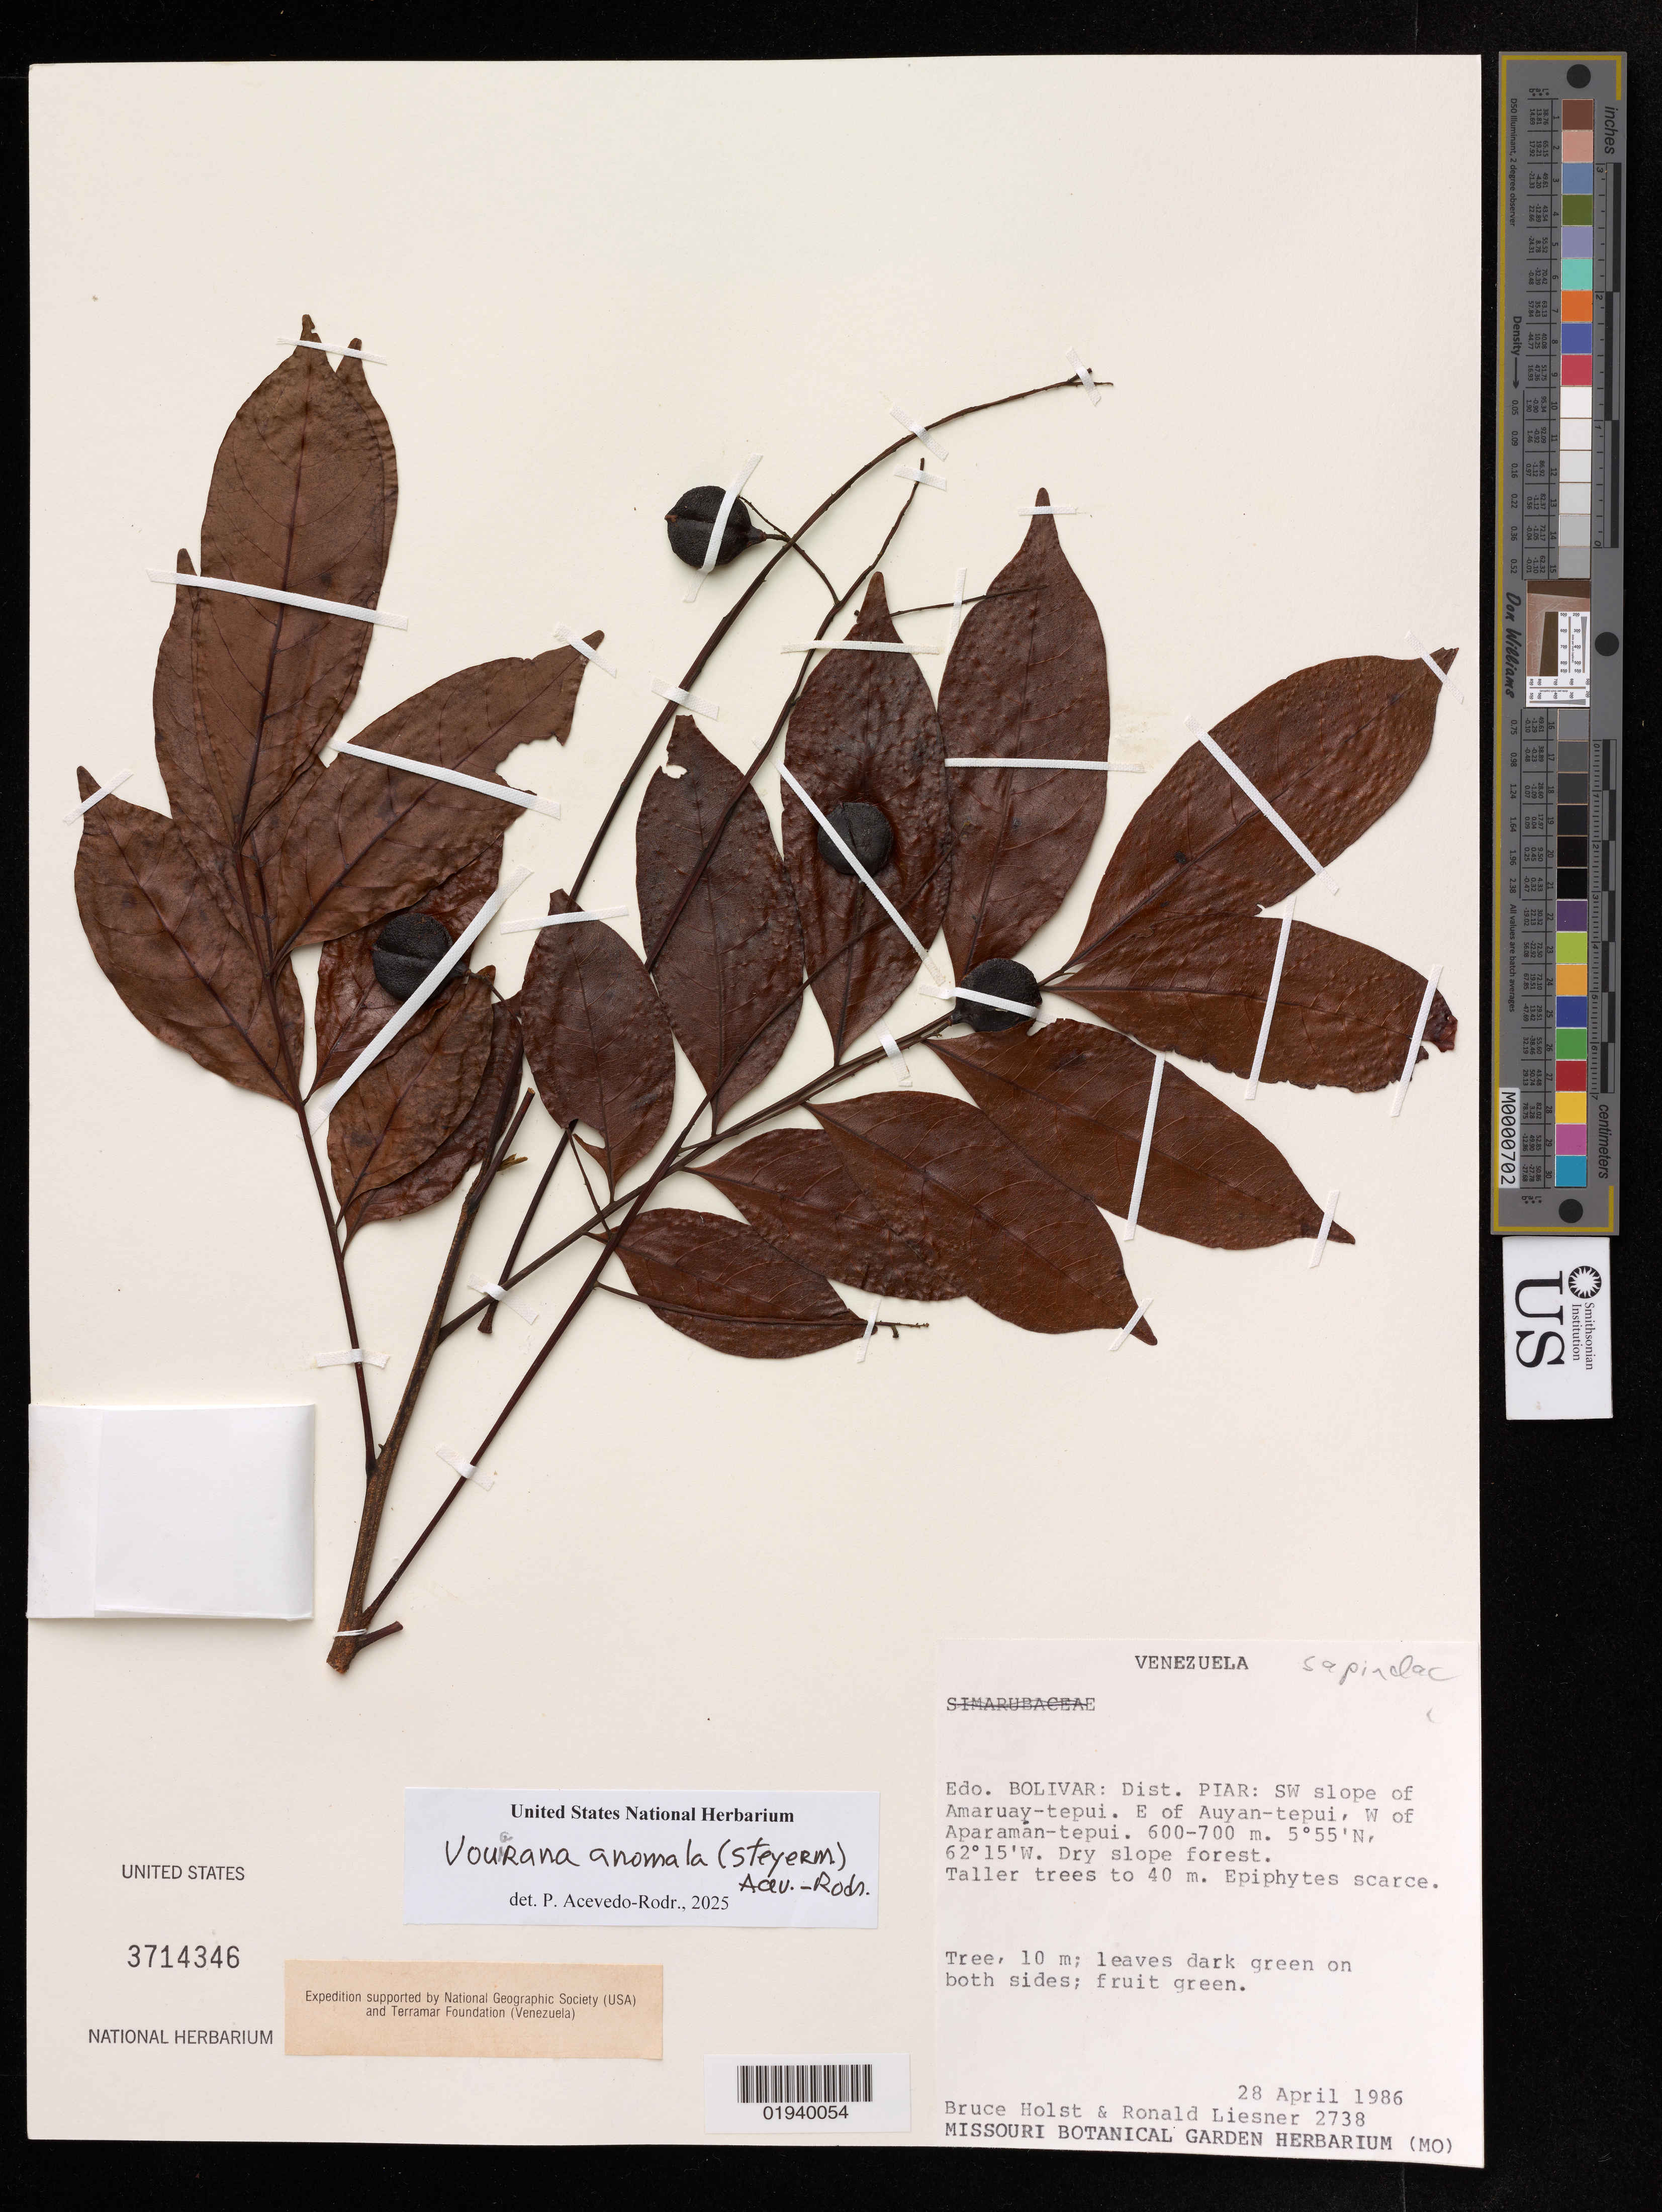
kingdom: Plantae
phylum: Tracheophyta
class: Magnoliopsida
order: Sapindales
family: Sapindaceae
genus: Vouarana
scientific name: Vouarana anomala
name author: (Steyerm.) Acev.-Rodr.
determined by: Acevedo-Rodriguez, P., (US), Smithsonian Institution - National Museum of Natural History (UNITED STATES)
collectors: B. Holst & R. L. Liesner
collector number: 2738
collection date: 1986-04-28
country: Venezuela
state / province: Bolivar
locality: Dist. Piar: SW slope of Amaruay-tepui, E of Auyan-Tepui, W of Aparaman-tepui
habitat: Dry slope forest. Taller trees to 40 m. Epiphytes scarce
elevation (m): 600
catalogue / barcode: US 3714346